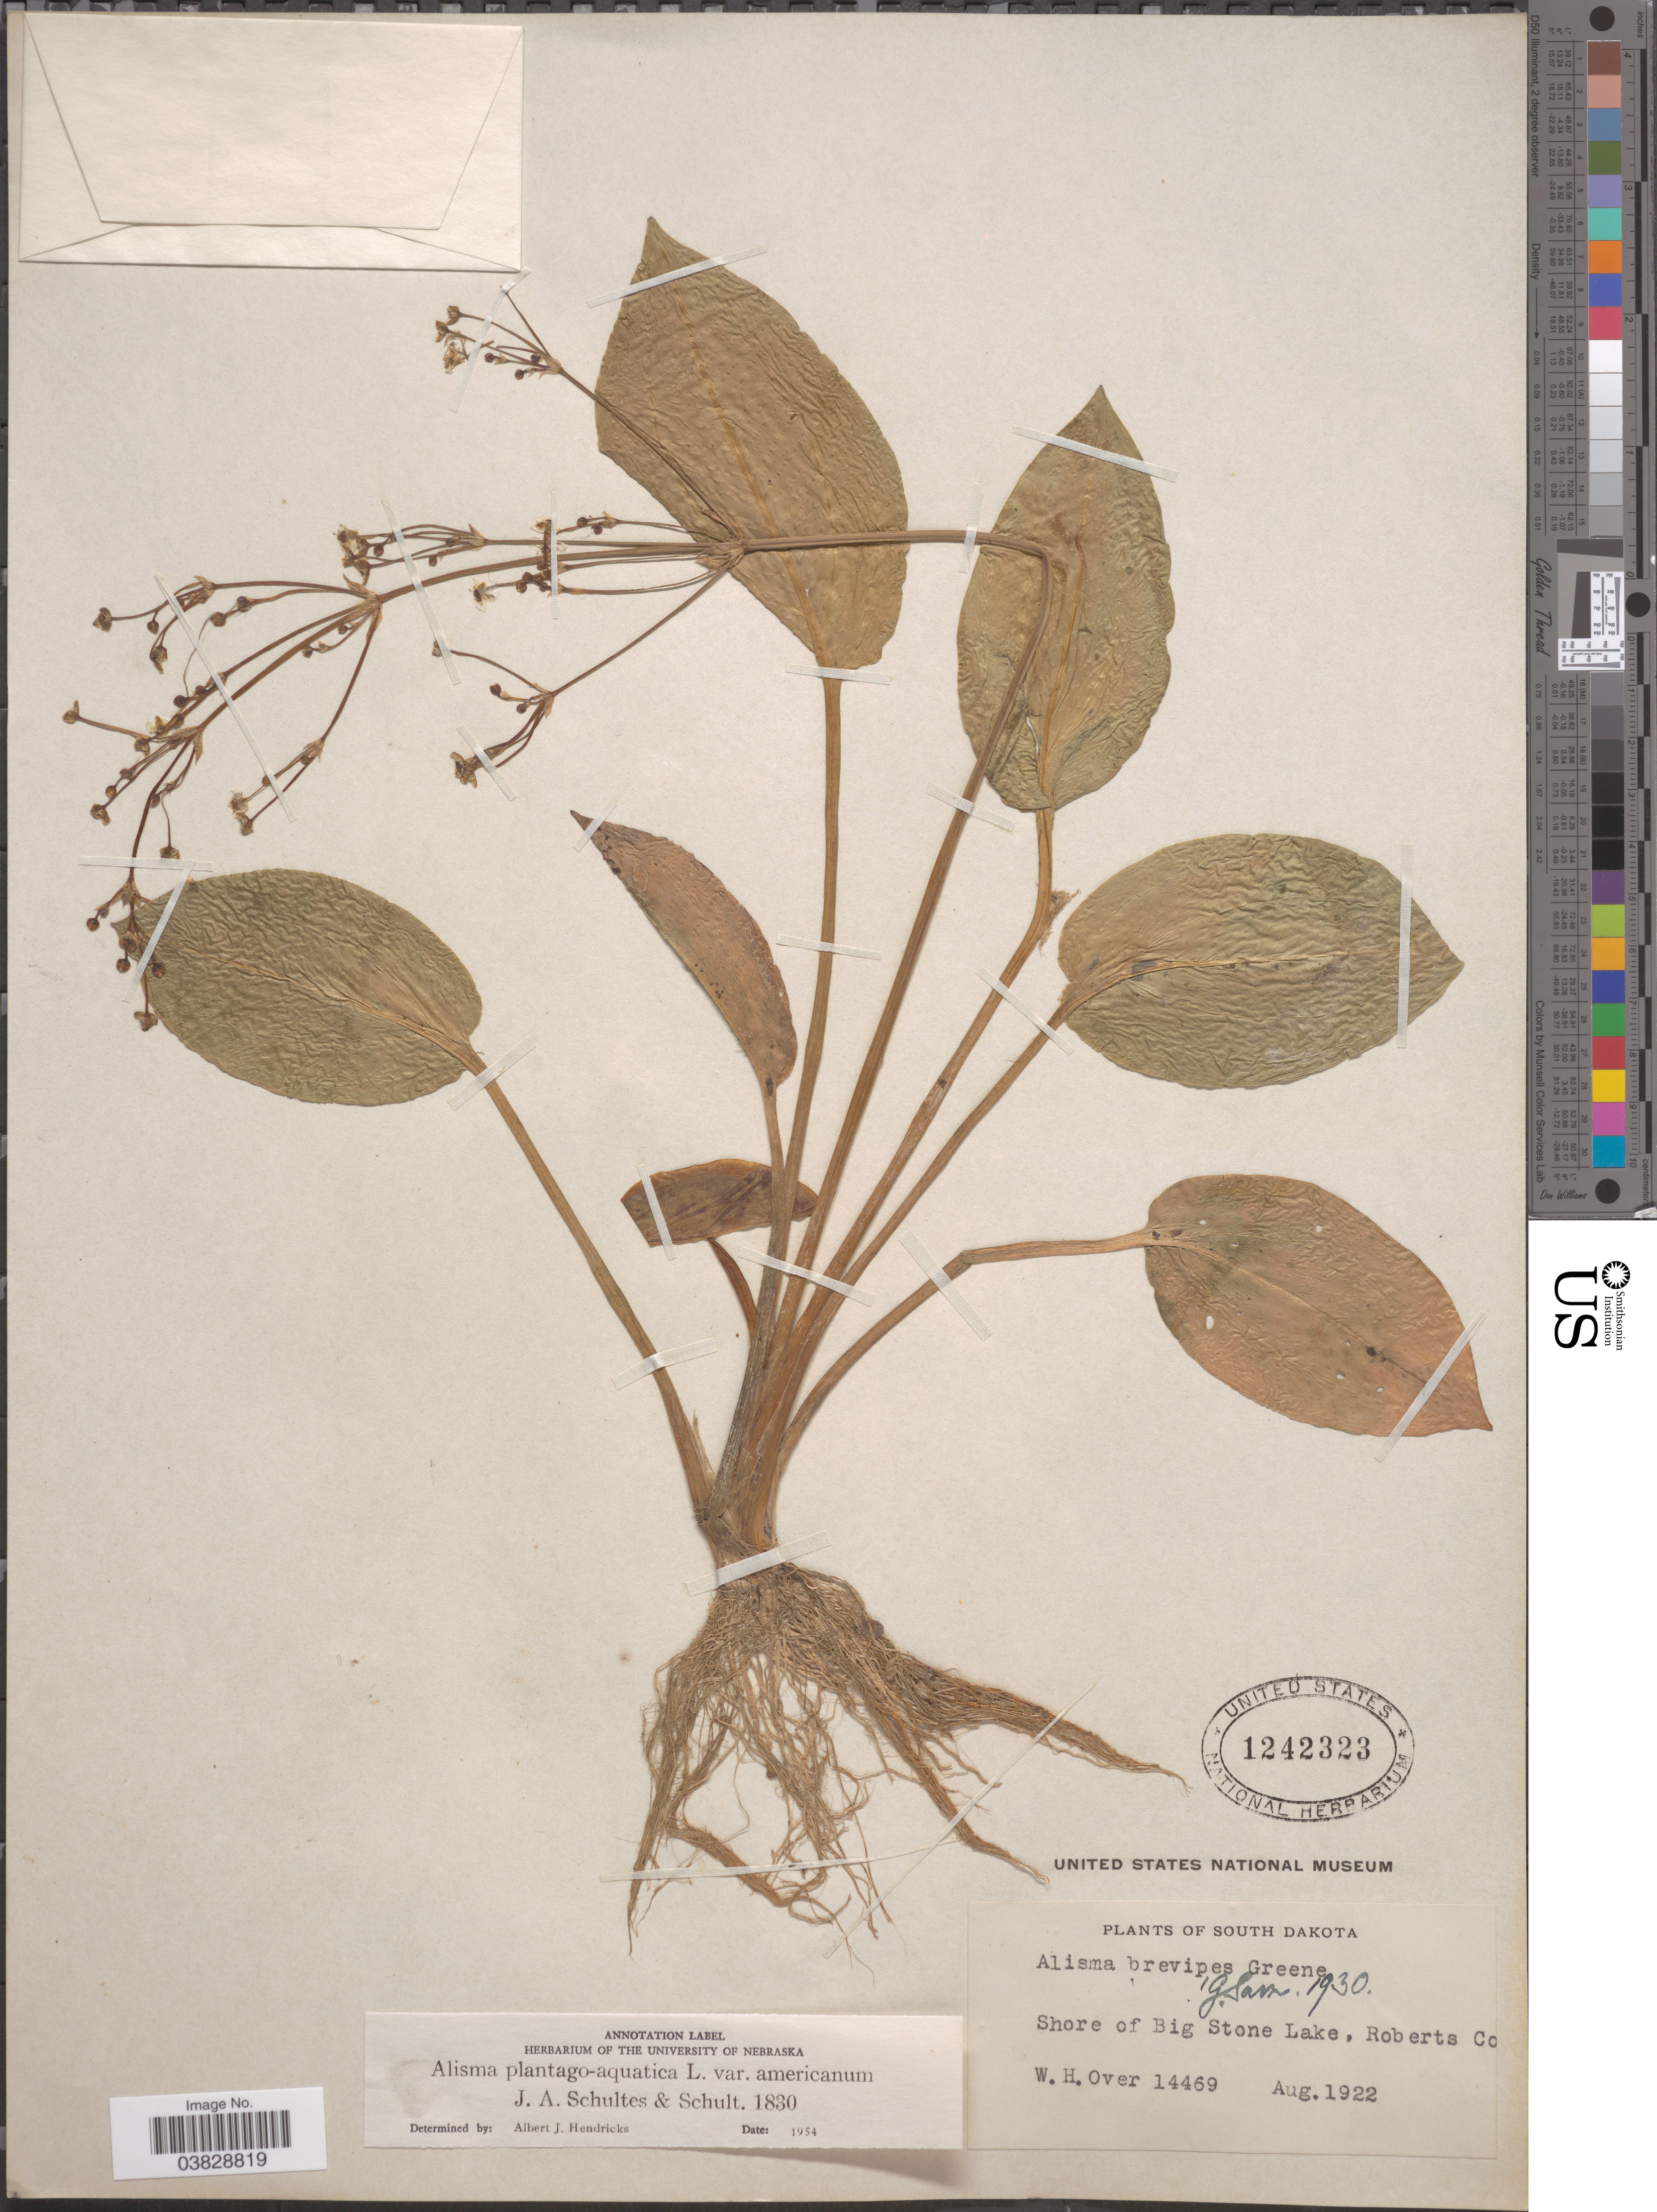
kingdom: Plantae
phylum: Tracheophyta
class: Liliopsida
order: Alismatales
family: Alismataceae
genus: Alisma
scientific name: Alisma plantago-aquatica var. americanum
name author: L.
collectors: W. Over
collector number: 14469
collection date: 1922-08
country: United States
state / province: South Dakota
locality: Shore of Big Stone Lake, Roberts Co.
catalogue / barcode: US 1242323